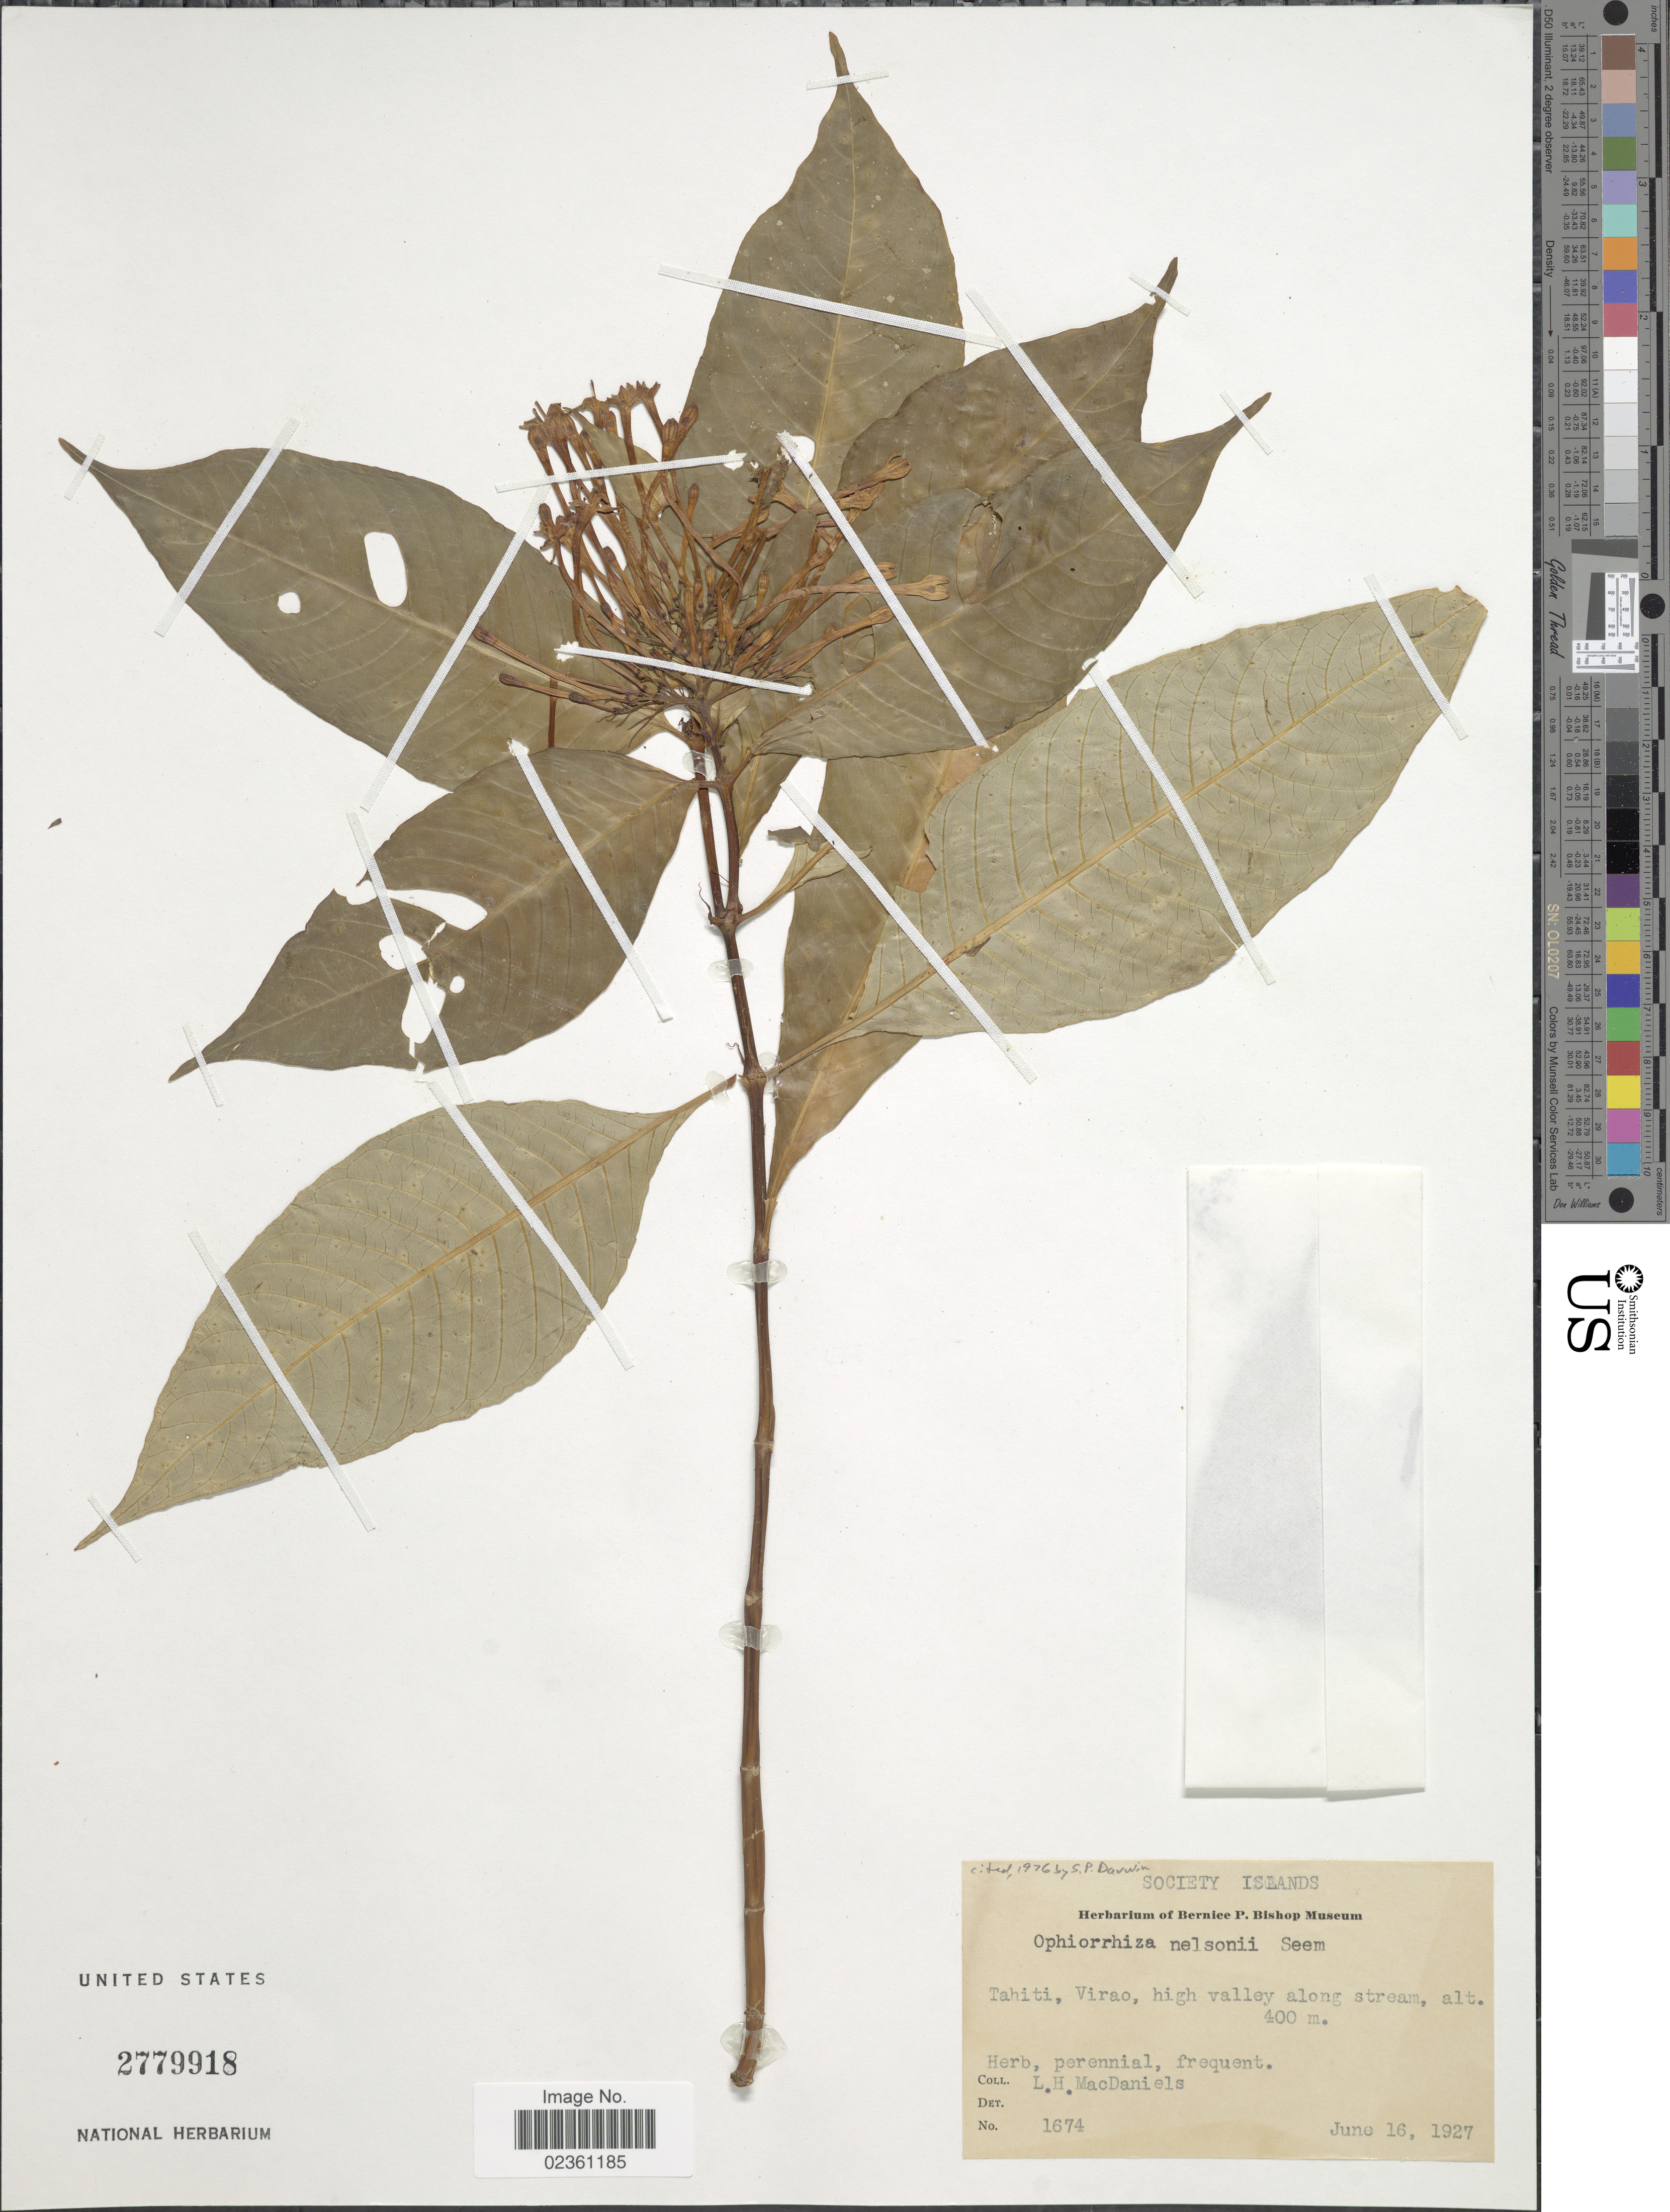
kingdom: Plantae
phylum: Tracheophyta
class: Magnoliopsida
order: Gentianales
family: Rubiaceae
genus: Ophiorrhiza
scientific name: Ophiorrhiza nelsonii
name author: Seem.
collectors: L. H. MacDaniels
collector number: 1674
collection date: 1927-06-16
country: French Polynesia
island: Tahiti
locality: Society Islands, Tahiti, Virao, high valley along stream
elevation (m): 400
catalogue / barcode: US 2779918